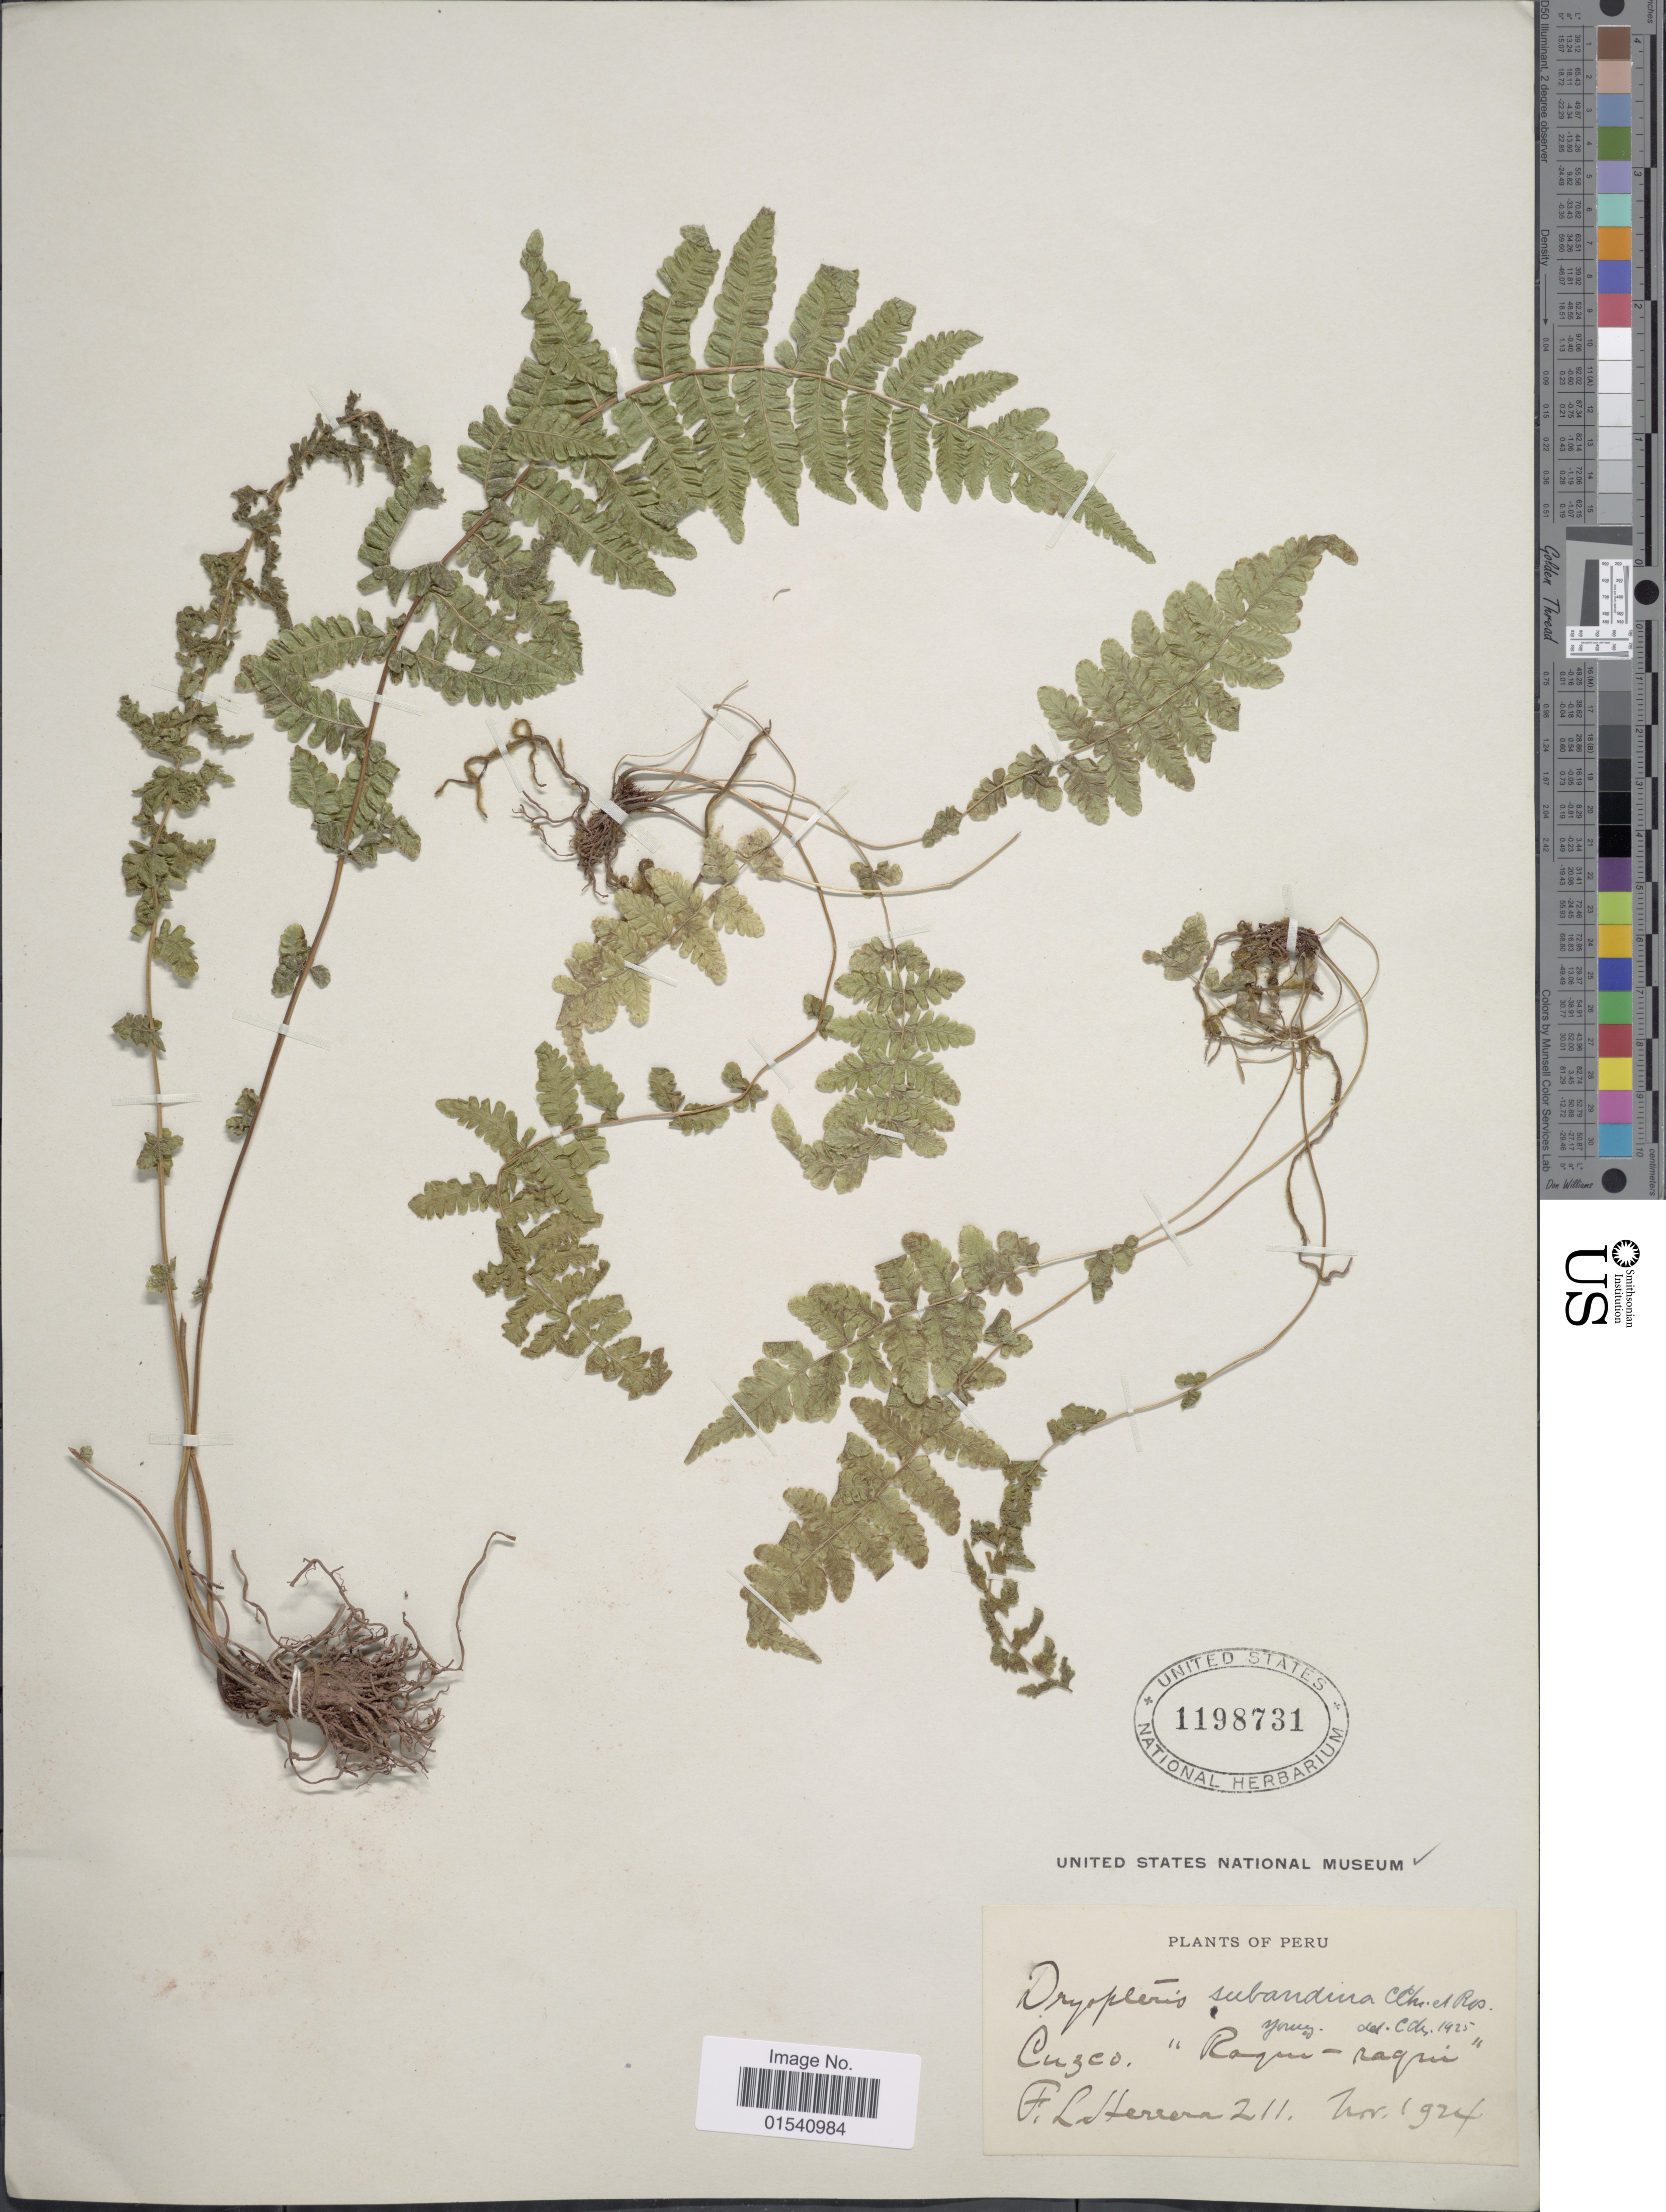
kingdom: Plantae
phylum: Tracheophyta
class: Polypodiopsida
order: Polypodiales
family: Thelypteridaceae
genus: Amauropelta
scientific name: Amauropelta rufa (Poir.) comb. nov., ined 2015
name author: (Poir.)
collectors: F. L. Herrera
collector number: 211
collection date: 1924-11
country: Peru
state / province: Cusco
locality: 'Raqui-raqui'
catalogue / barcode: US 1198731